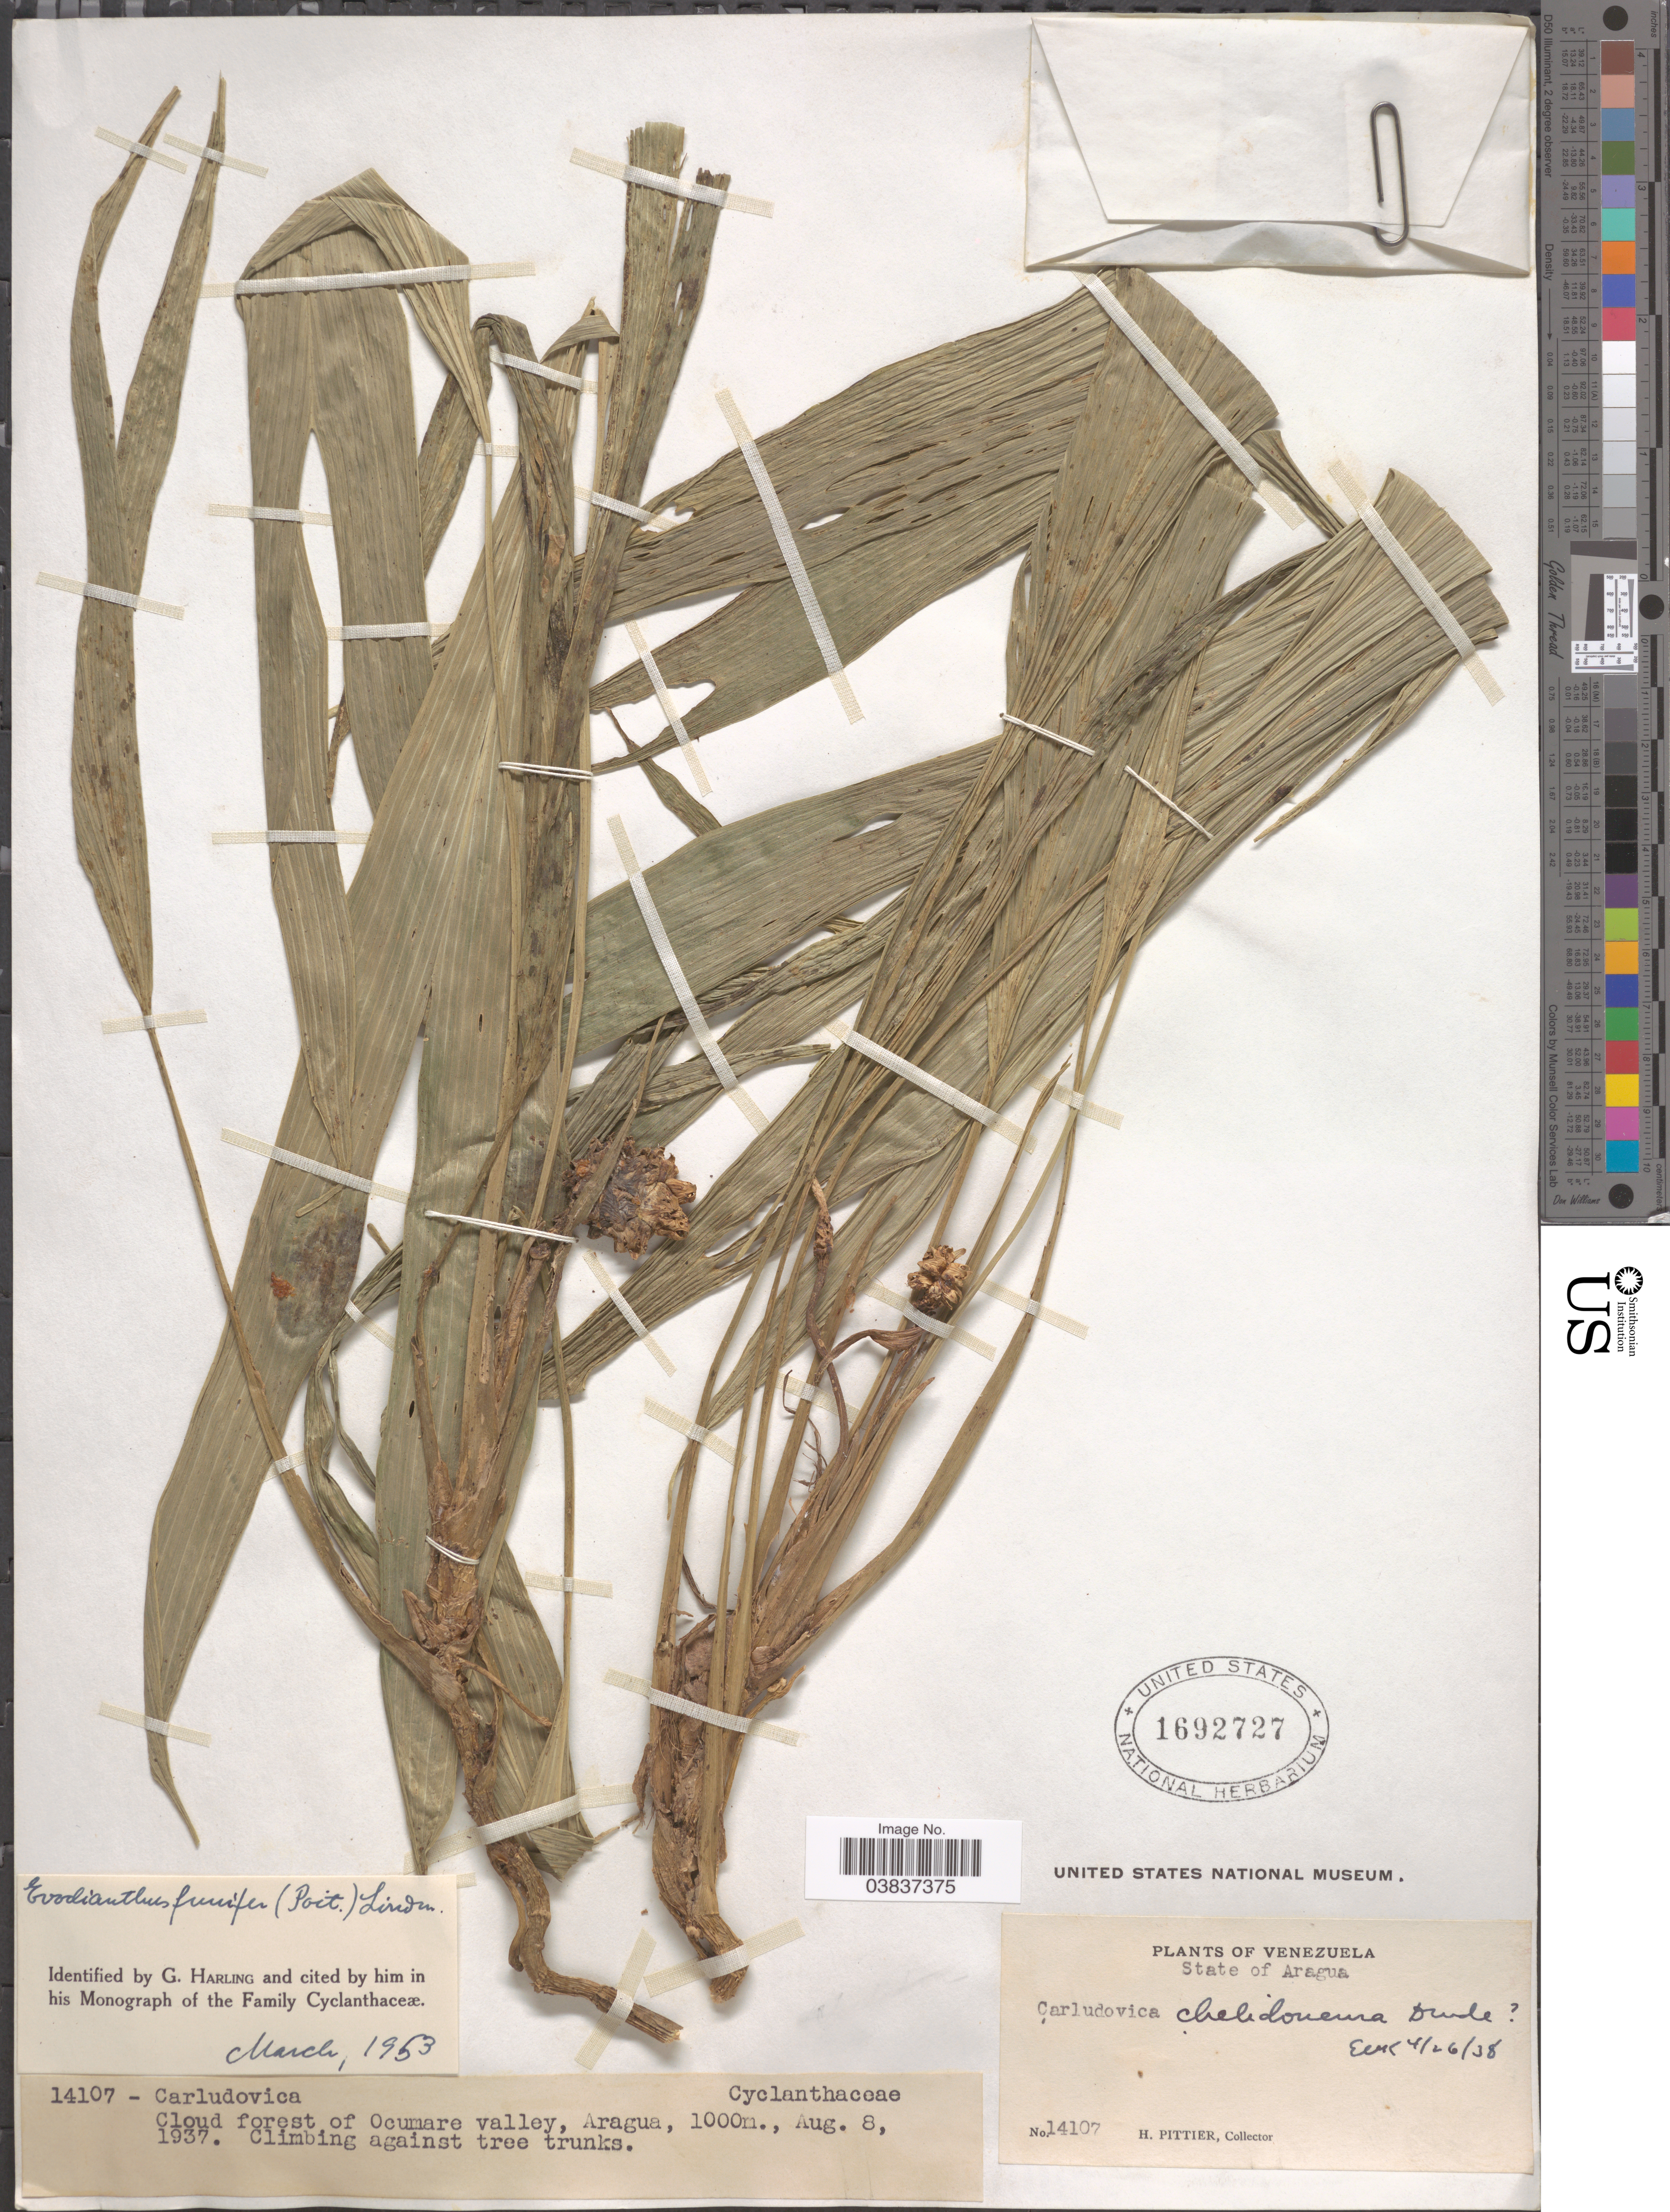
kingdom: Plantae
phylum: Tracheophyta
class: Liliopsida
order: Pandanales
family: Cyclanthaceae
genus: Evodianthus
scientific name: Evodianthus funifer subsp. funifer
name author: (Poit.) Lindm.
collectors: H. F. Pittier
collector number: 14107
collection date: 1937-08-08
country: Venezuela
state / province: Aragua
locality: Ocumare valley.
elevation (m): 1000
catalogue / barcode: US 1692727